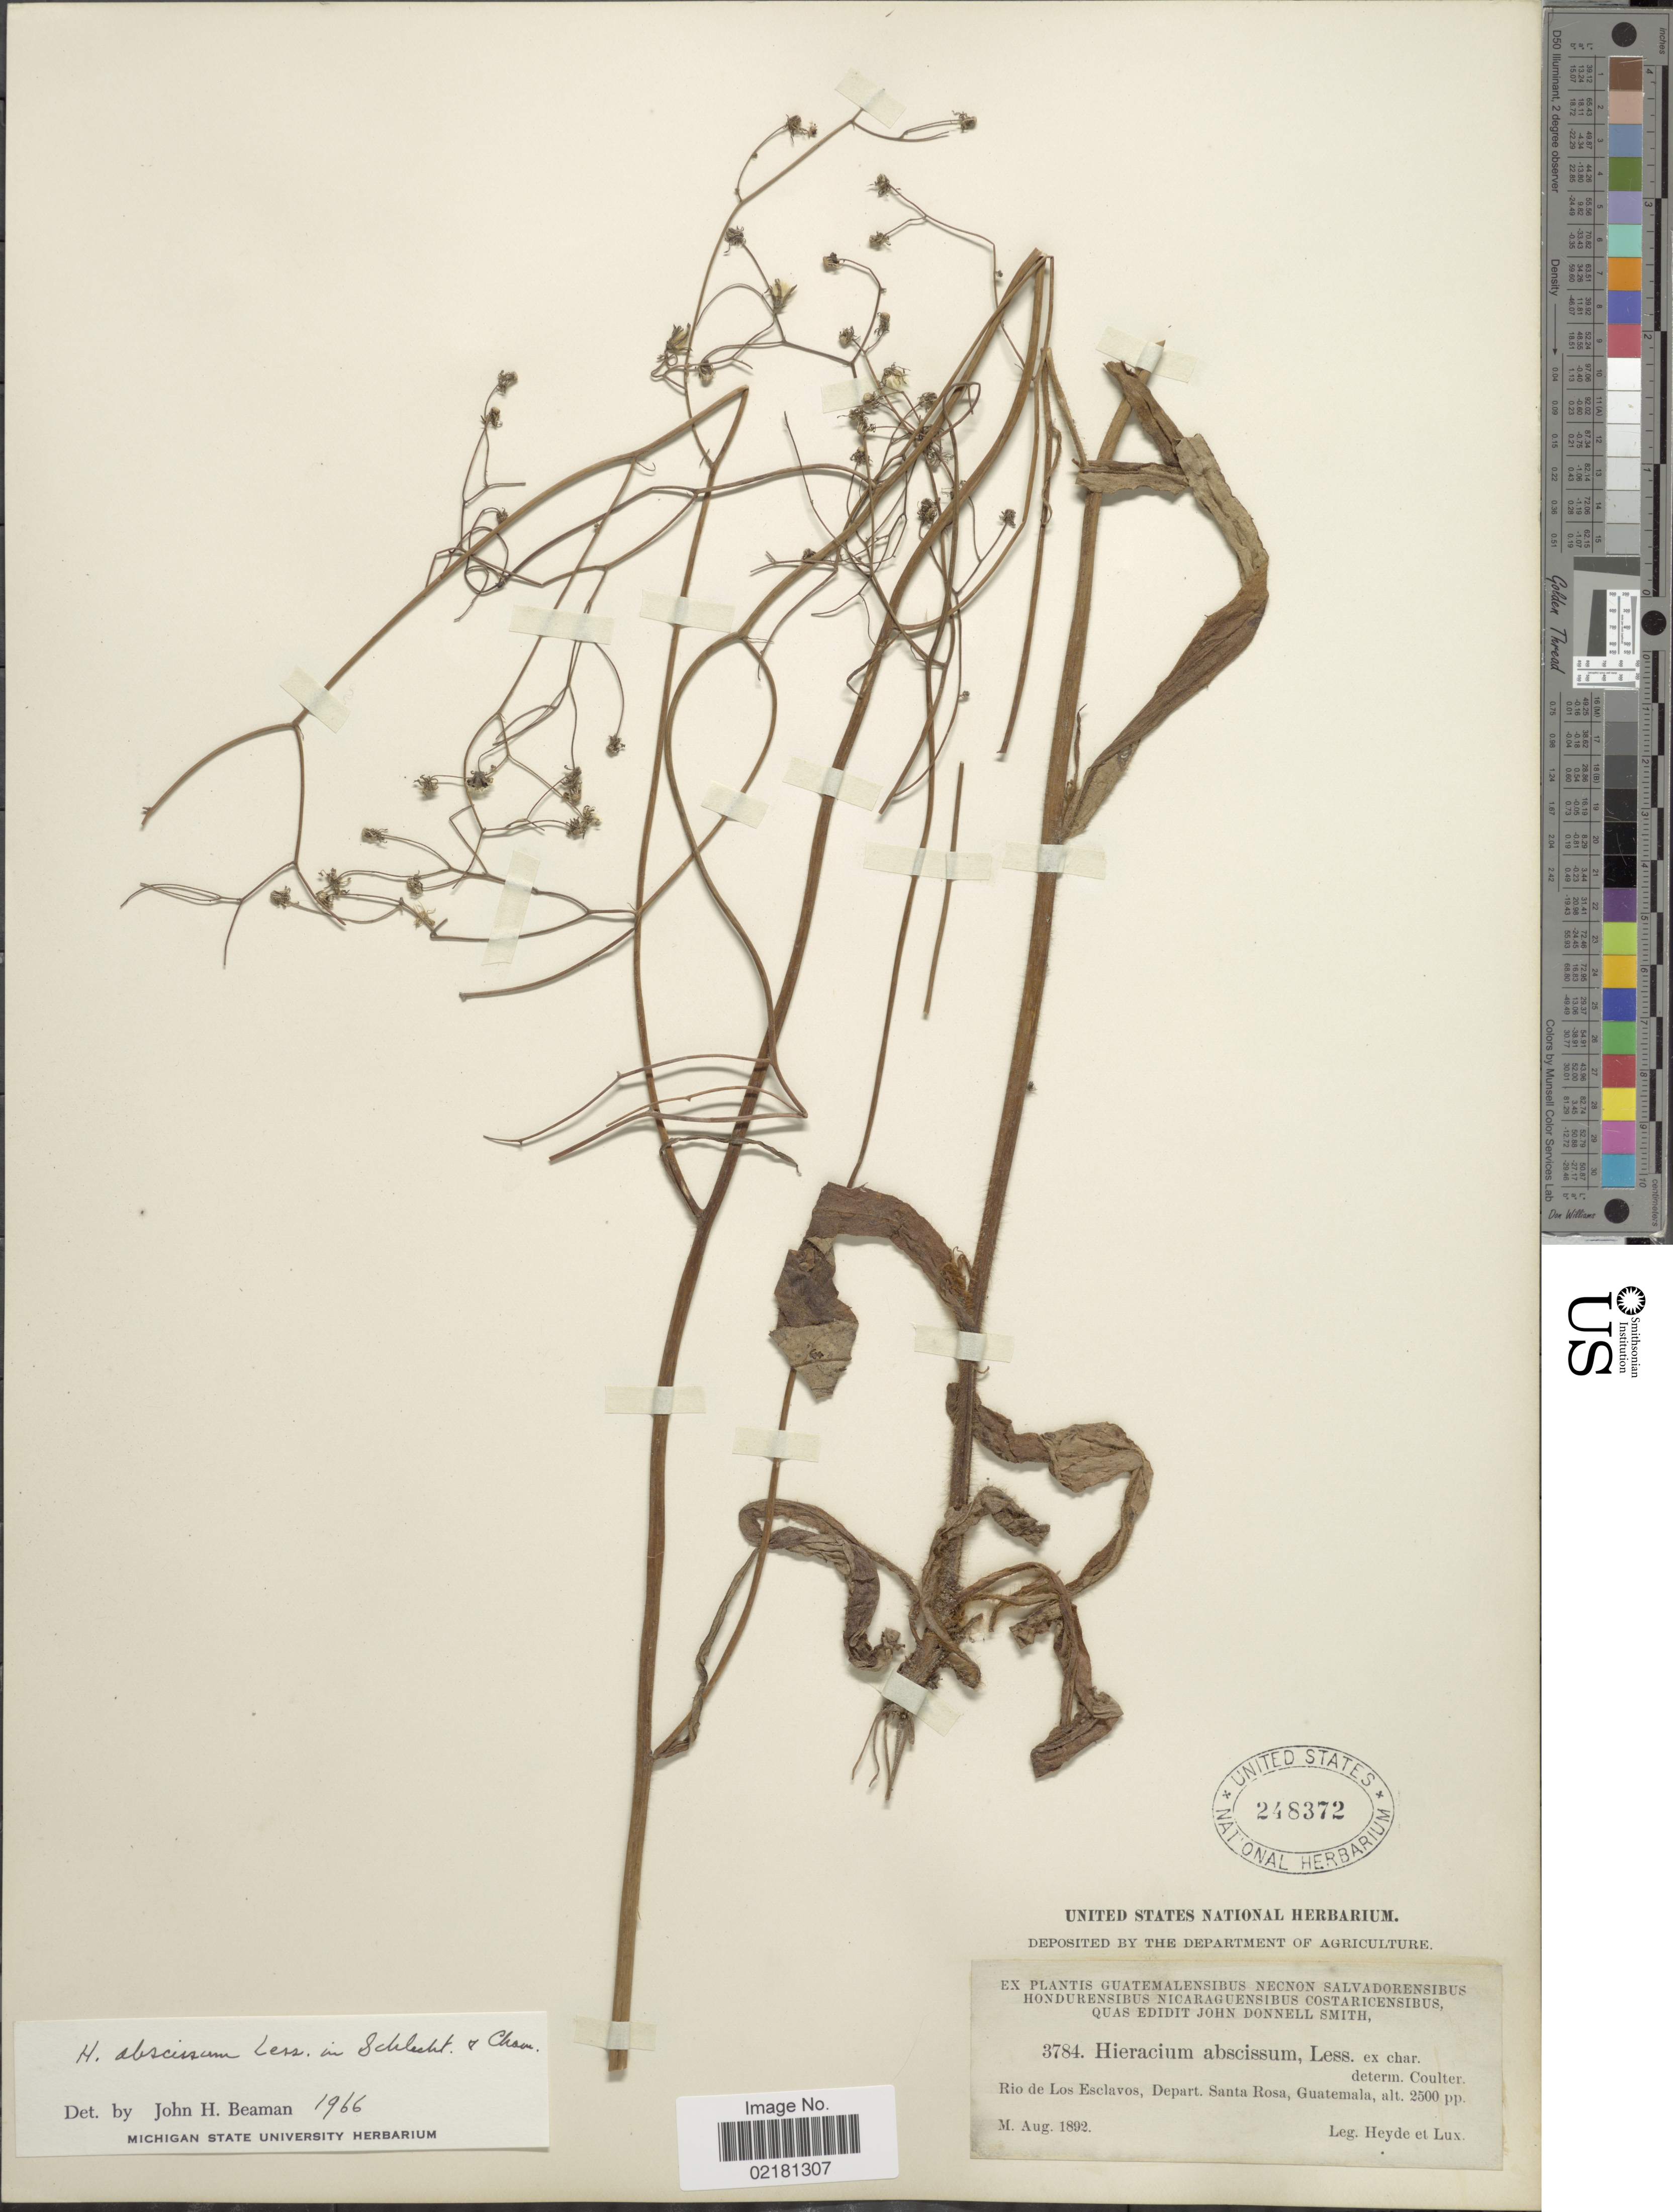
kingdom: Plantae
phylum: Tracheophyta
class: Magnoliopsida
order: Asterales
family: Asteraceae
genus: Hieracium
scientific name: Hieracium abscissum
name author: Less.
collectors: E. T. Heyde & E. Lux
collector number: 3784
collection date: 1892-08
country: Guatemala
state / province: Santa Rosa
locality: Rio de Los Esclavos.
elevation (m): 762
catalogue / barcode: US 248372